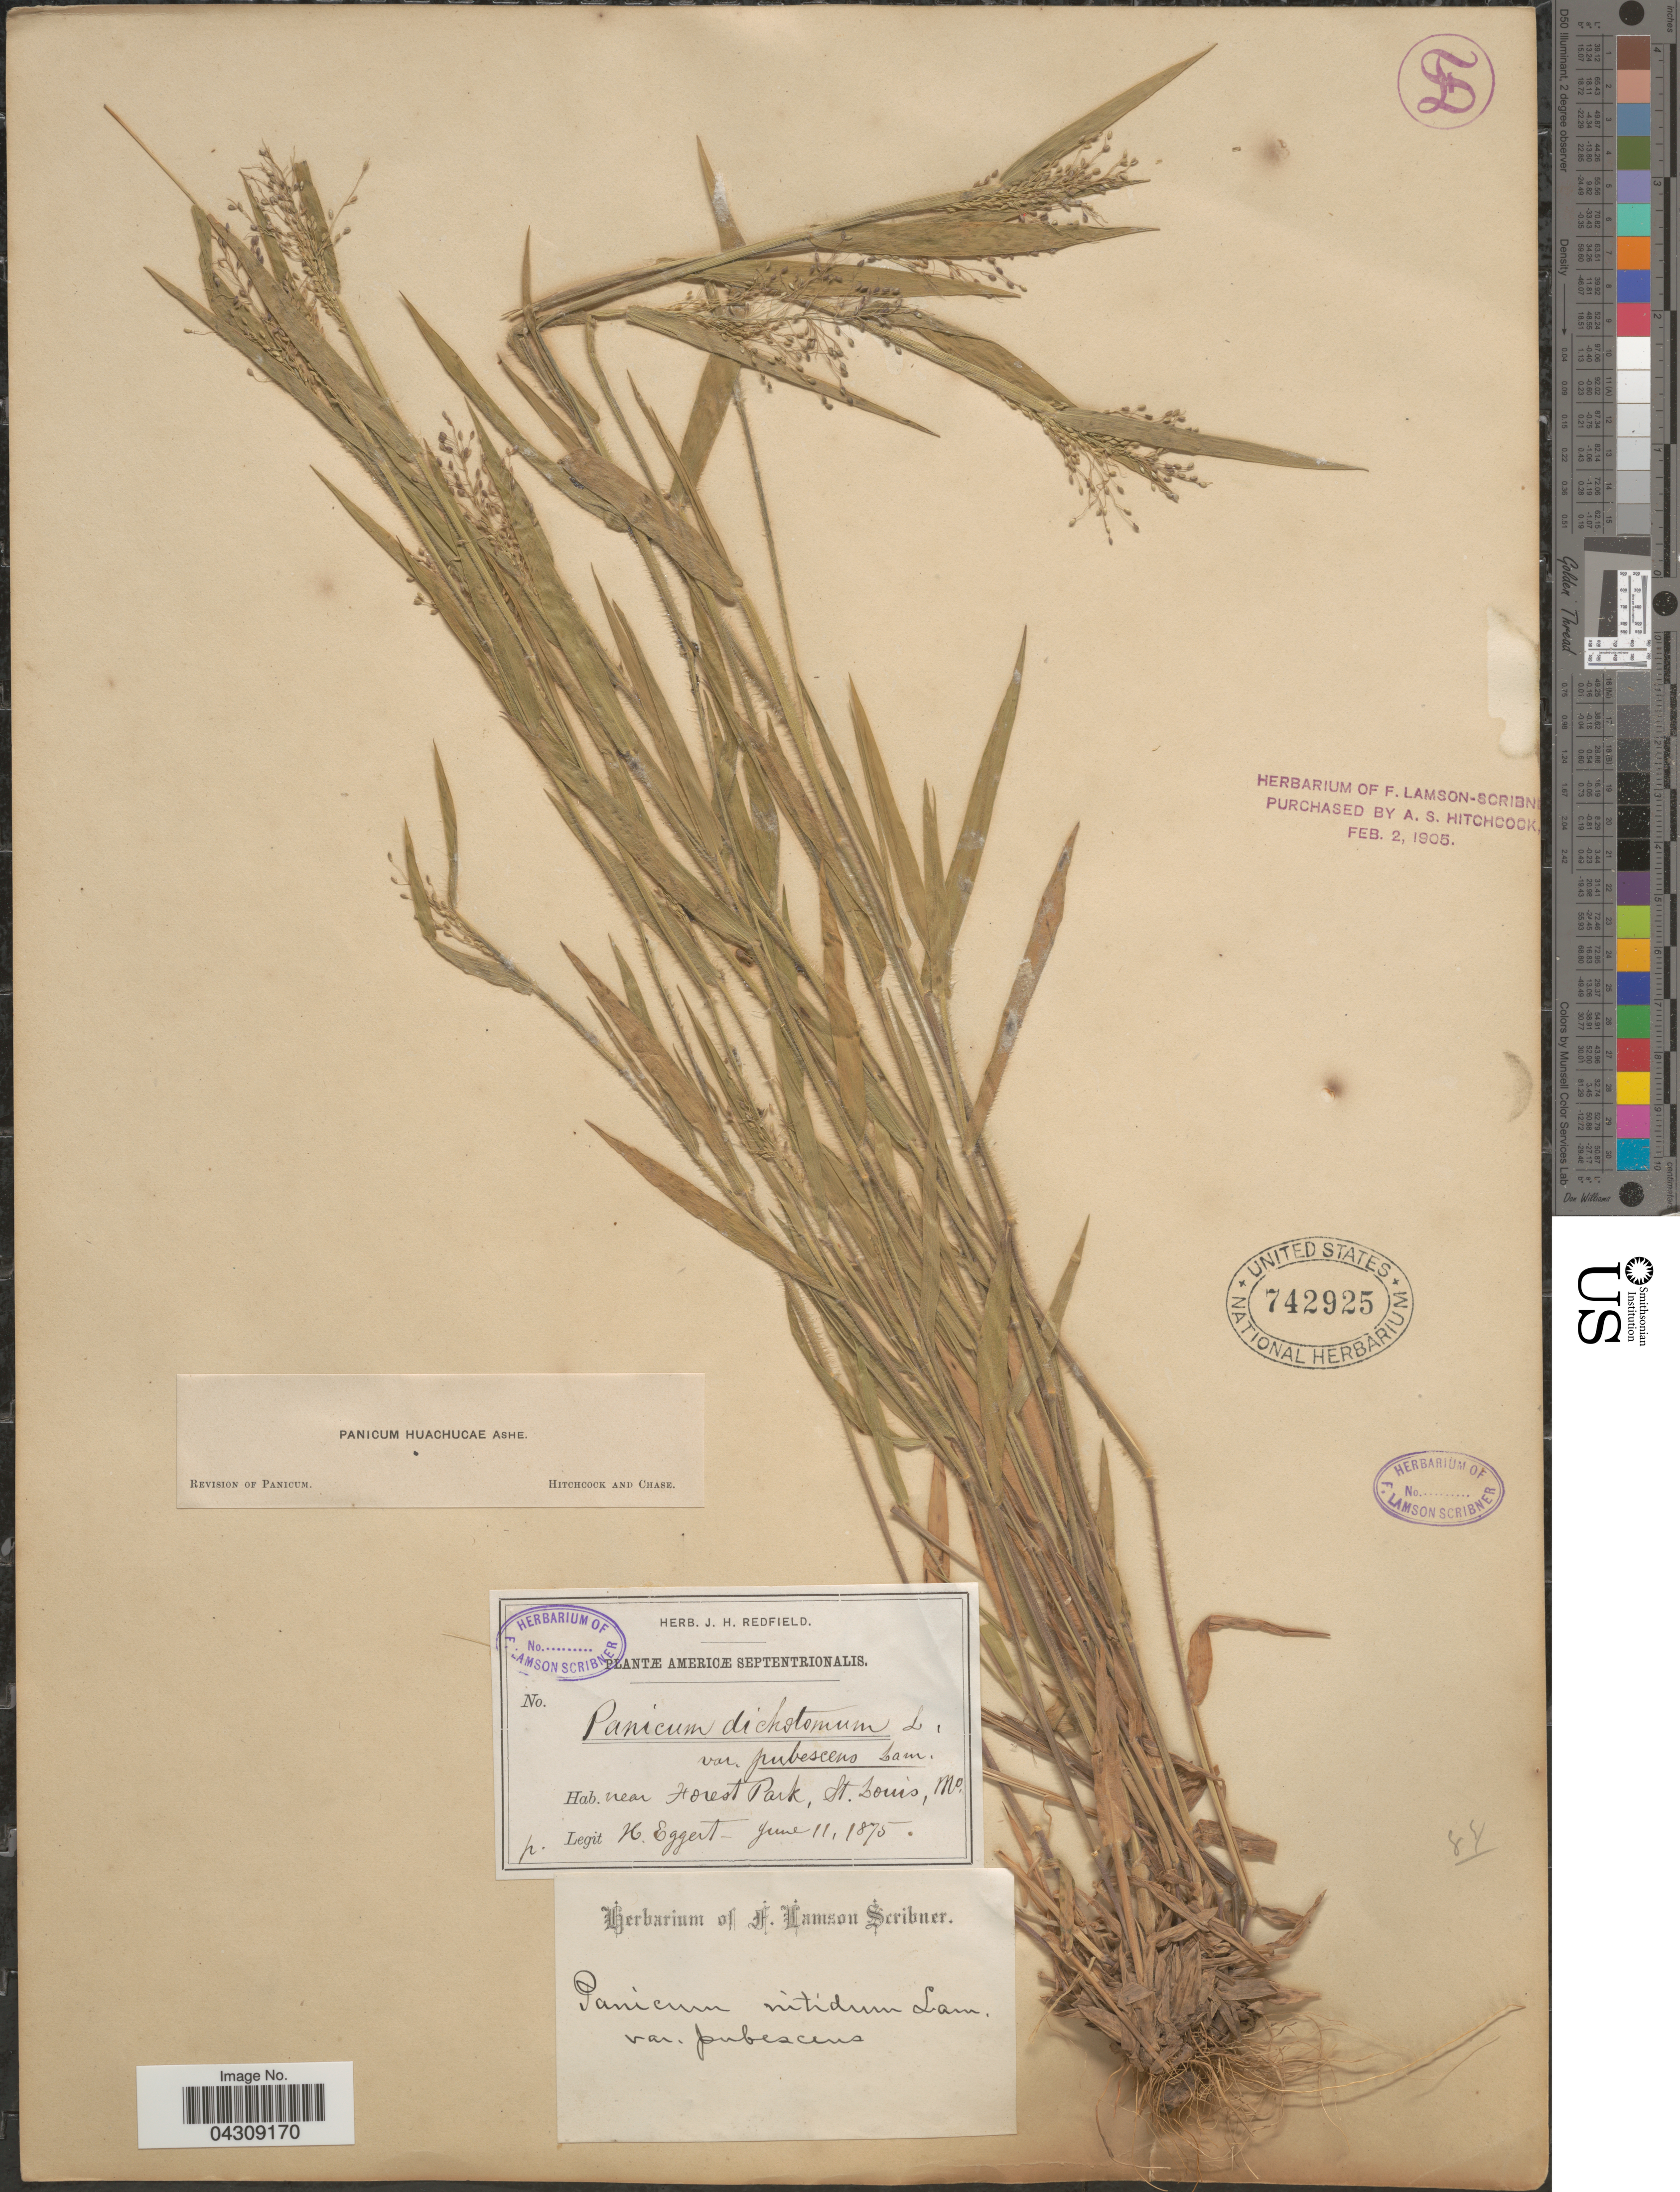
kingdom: Plantae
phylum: Tracheophyta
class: Liliopsida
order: Poales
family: Poaceae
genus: Dichanthelium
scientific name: Dichanthelium acuminatum var. acuminatum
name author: (Sw.) Gould & C.A. Clark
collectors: H. Eggert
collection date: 1875-06-11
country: United States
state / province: Missouri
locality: Americæ Septentrionalis. Near Forest Park, St. Louis.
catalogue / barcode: US 742925